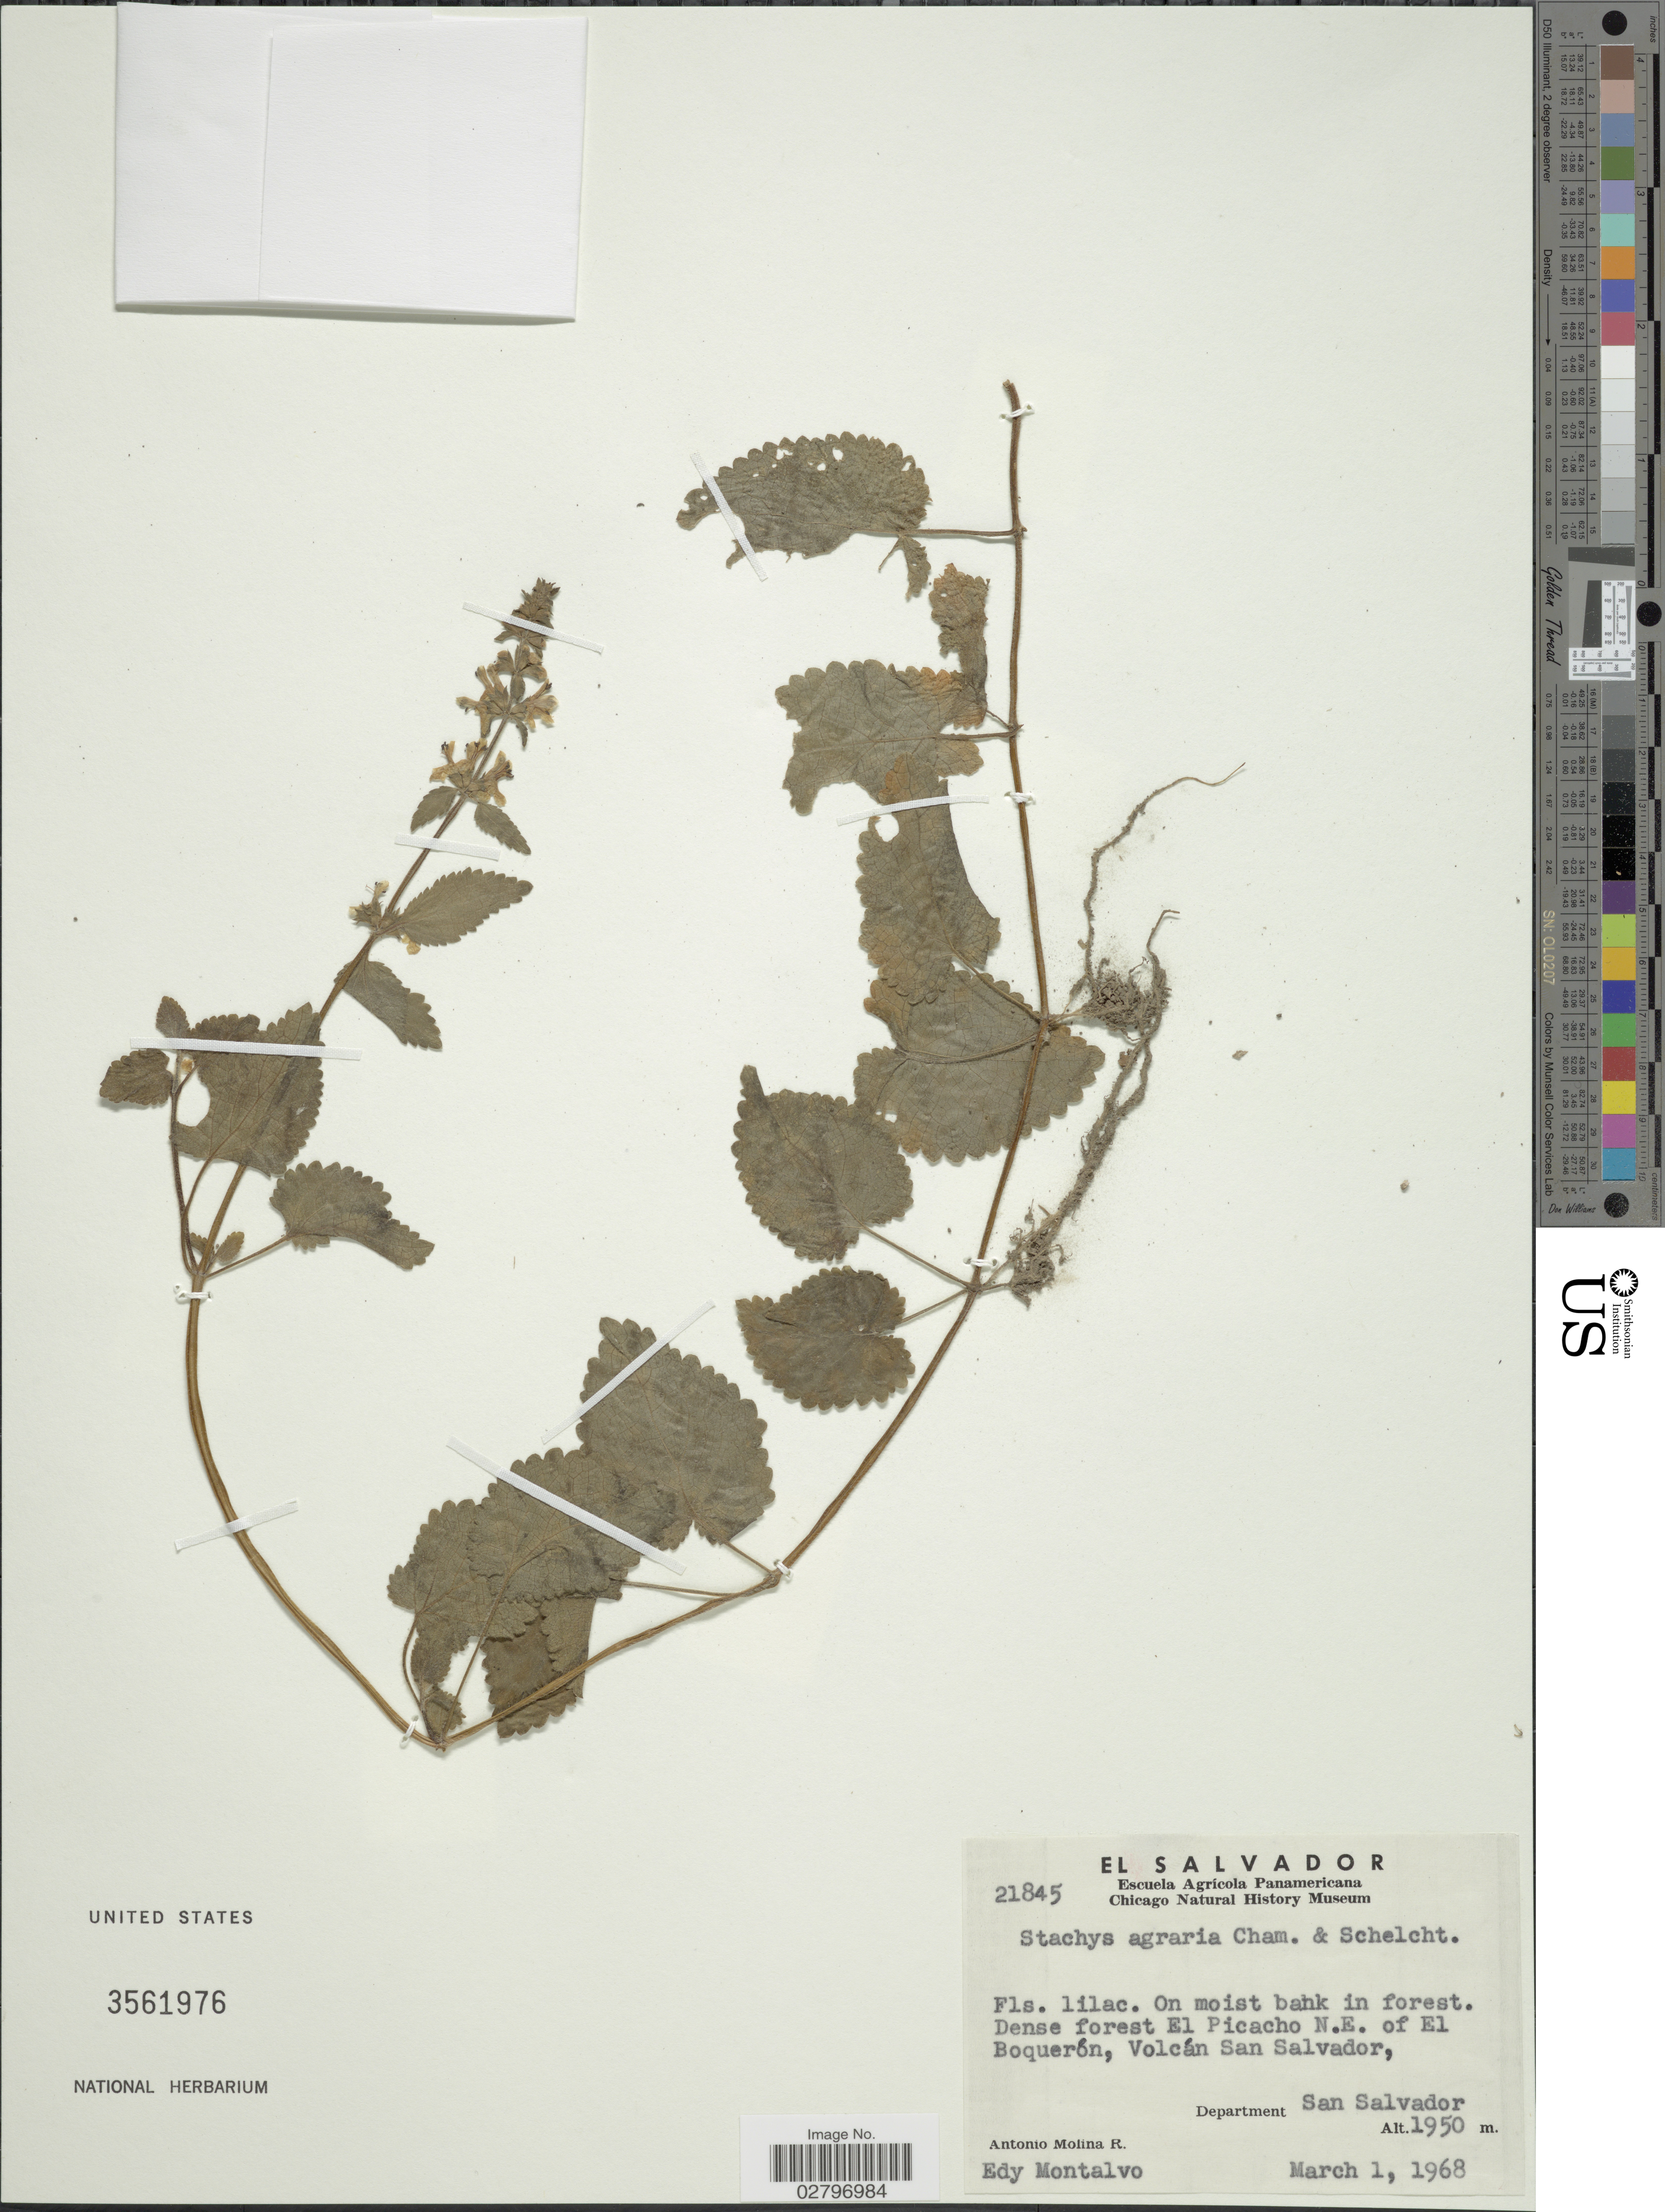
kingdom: Plantae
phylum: Tracheophyta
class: Magnoliopsida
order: Lamiales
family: Lamiaceae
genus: Stachys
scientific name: Stachys agraria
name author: Schltdl. & Cham.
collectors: A. Molina R. & E. A. Montalvo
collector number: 21845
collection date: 1968-03-01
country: El Salvador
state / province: San Salvador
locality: On moist bank in forest, Dense forest El Picacho N.E. of El Boquerón, Volcán San Salvador, Department San Salvador.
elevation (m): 1950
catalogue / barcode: US 3561976